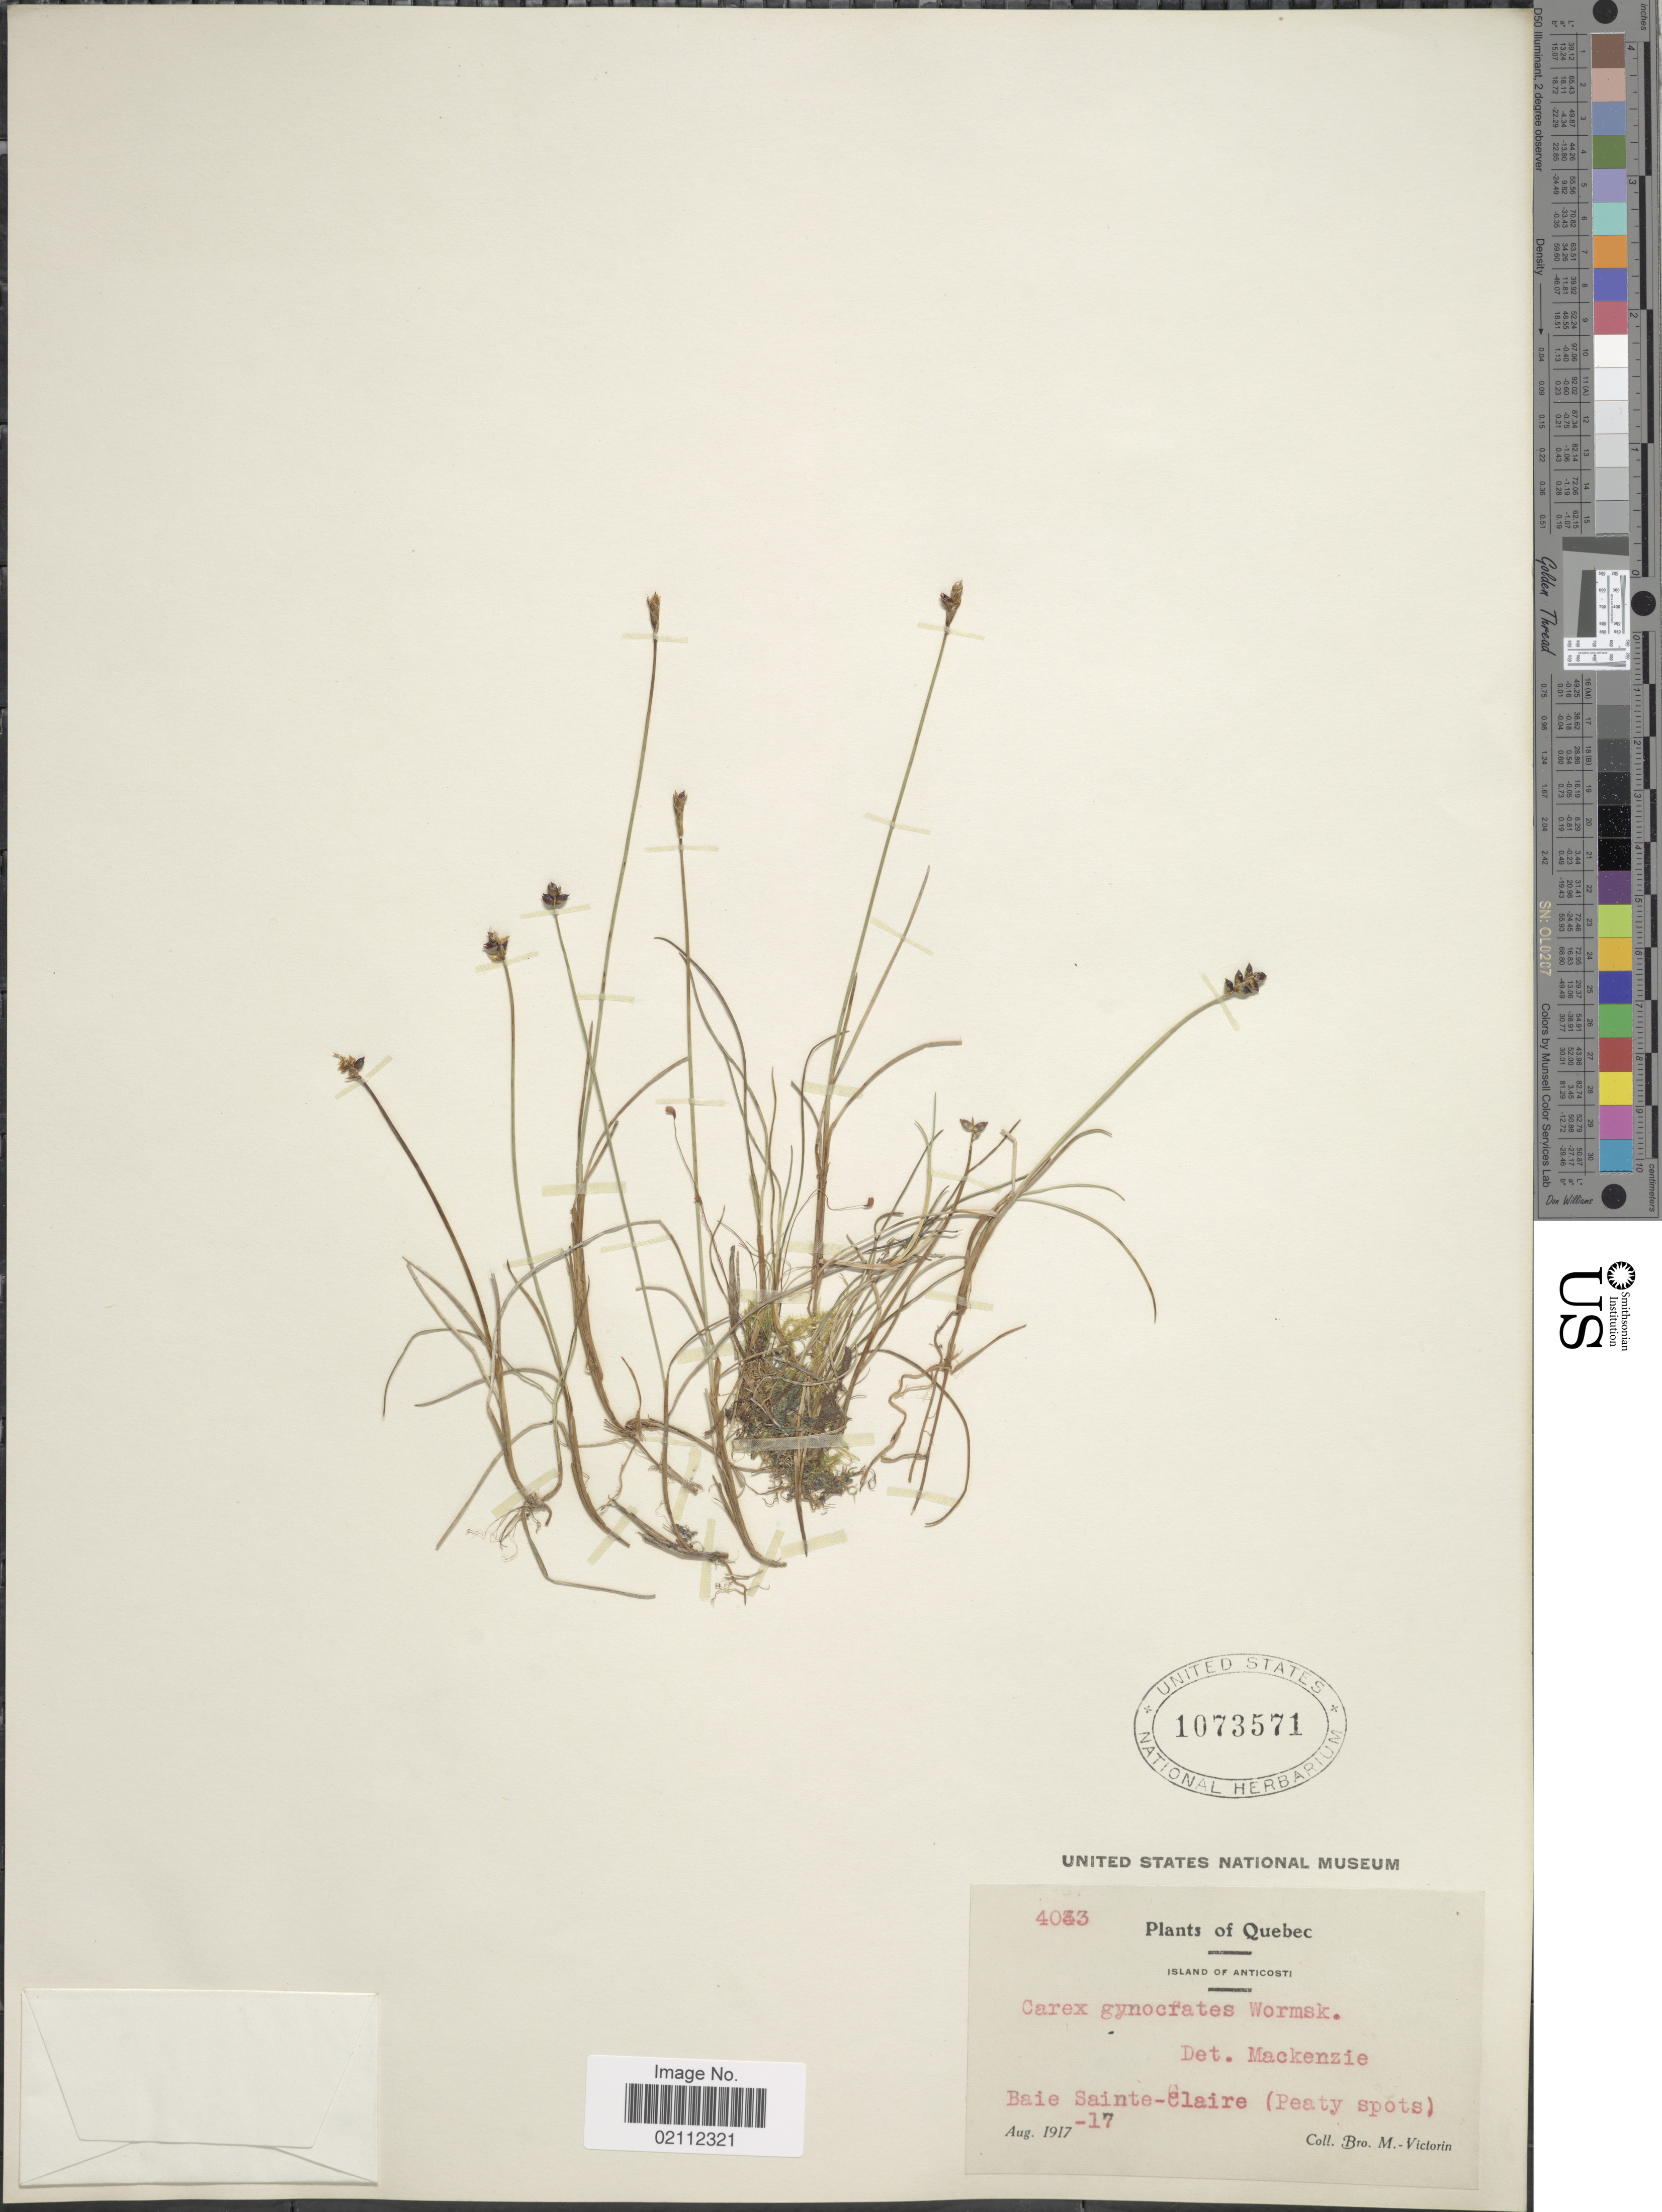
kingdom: Plantae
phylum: Tracheophyta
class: Liliopsida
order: Poales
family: Cyperaceae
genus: Carex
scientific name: Carex nardina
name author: (Hornem.) Fr.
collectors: Fr. Marie-Victorin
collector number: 4033*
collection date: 1917-08-17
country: Canada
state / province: Quebec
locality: Island of Anticosti. Baie Sainte-Claire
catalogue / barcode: US 1073571